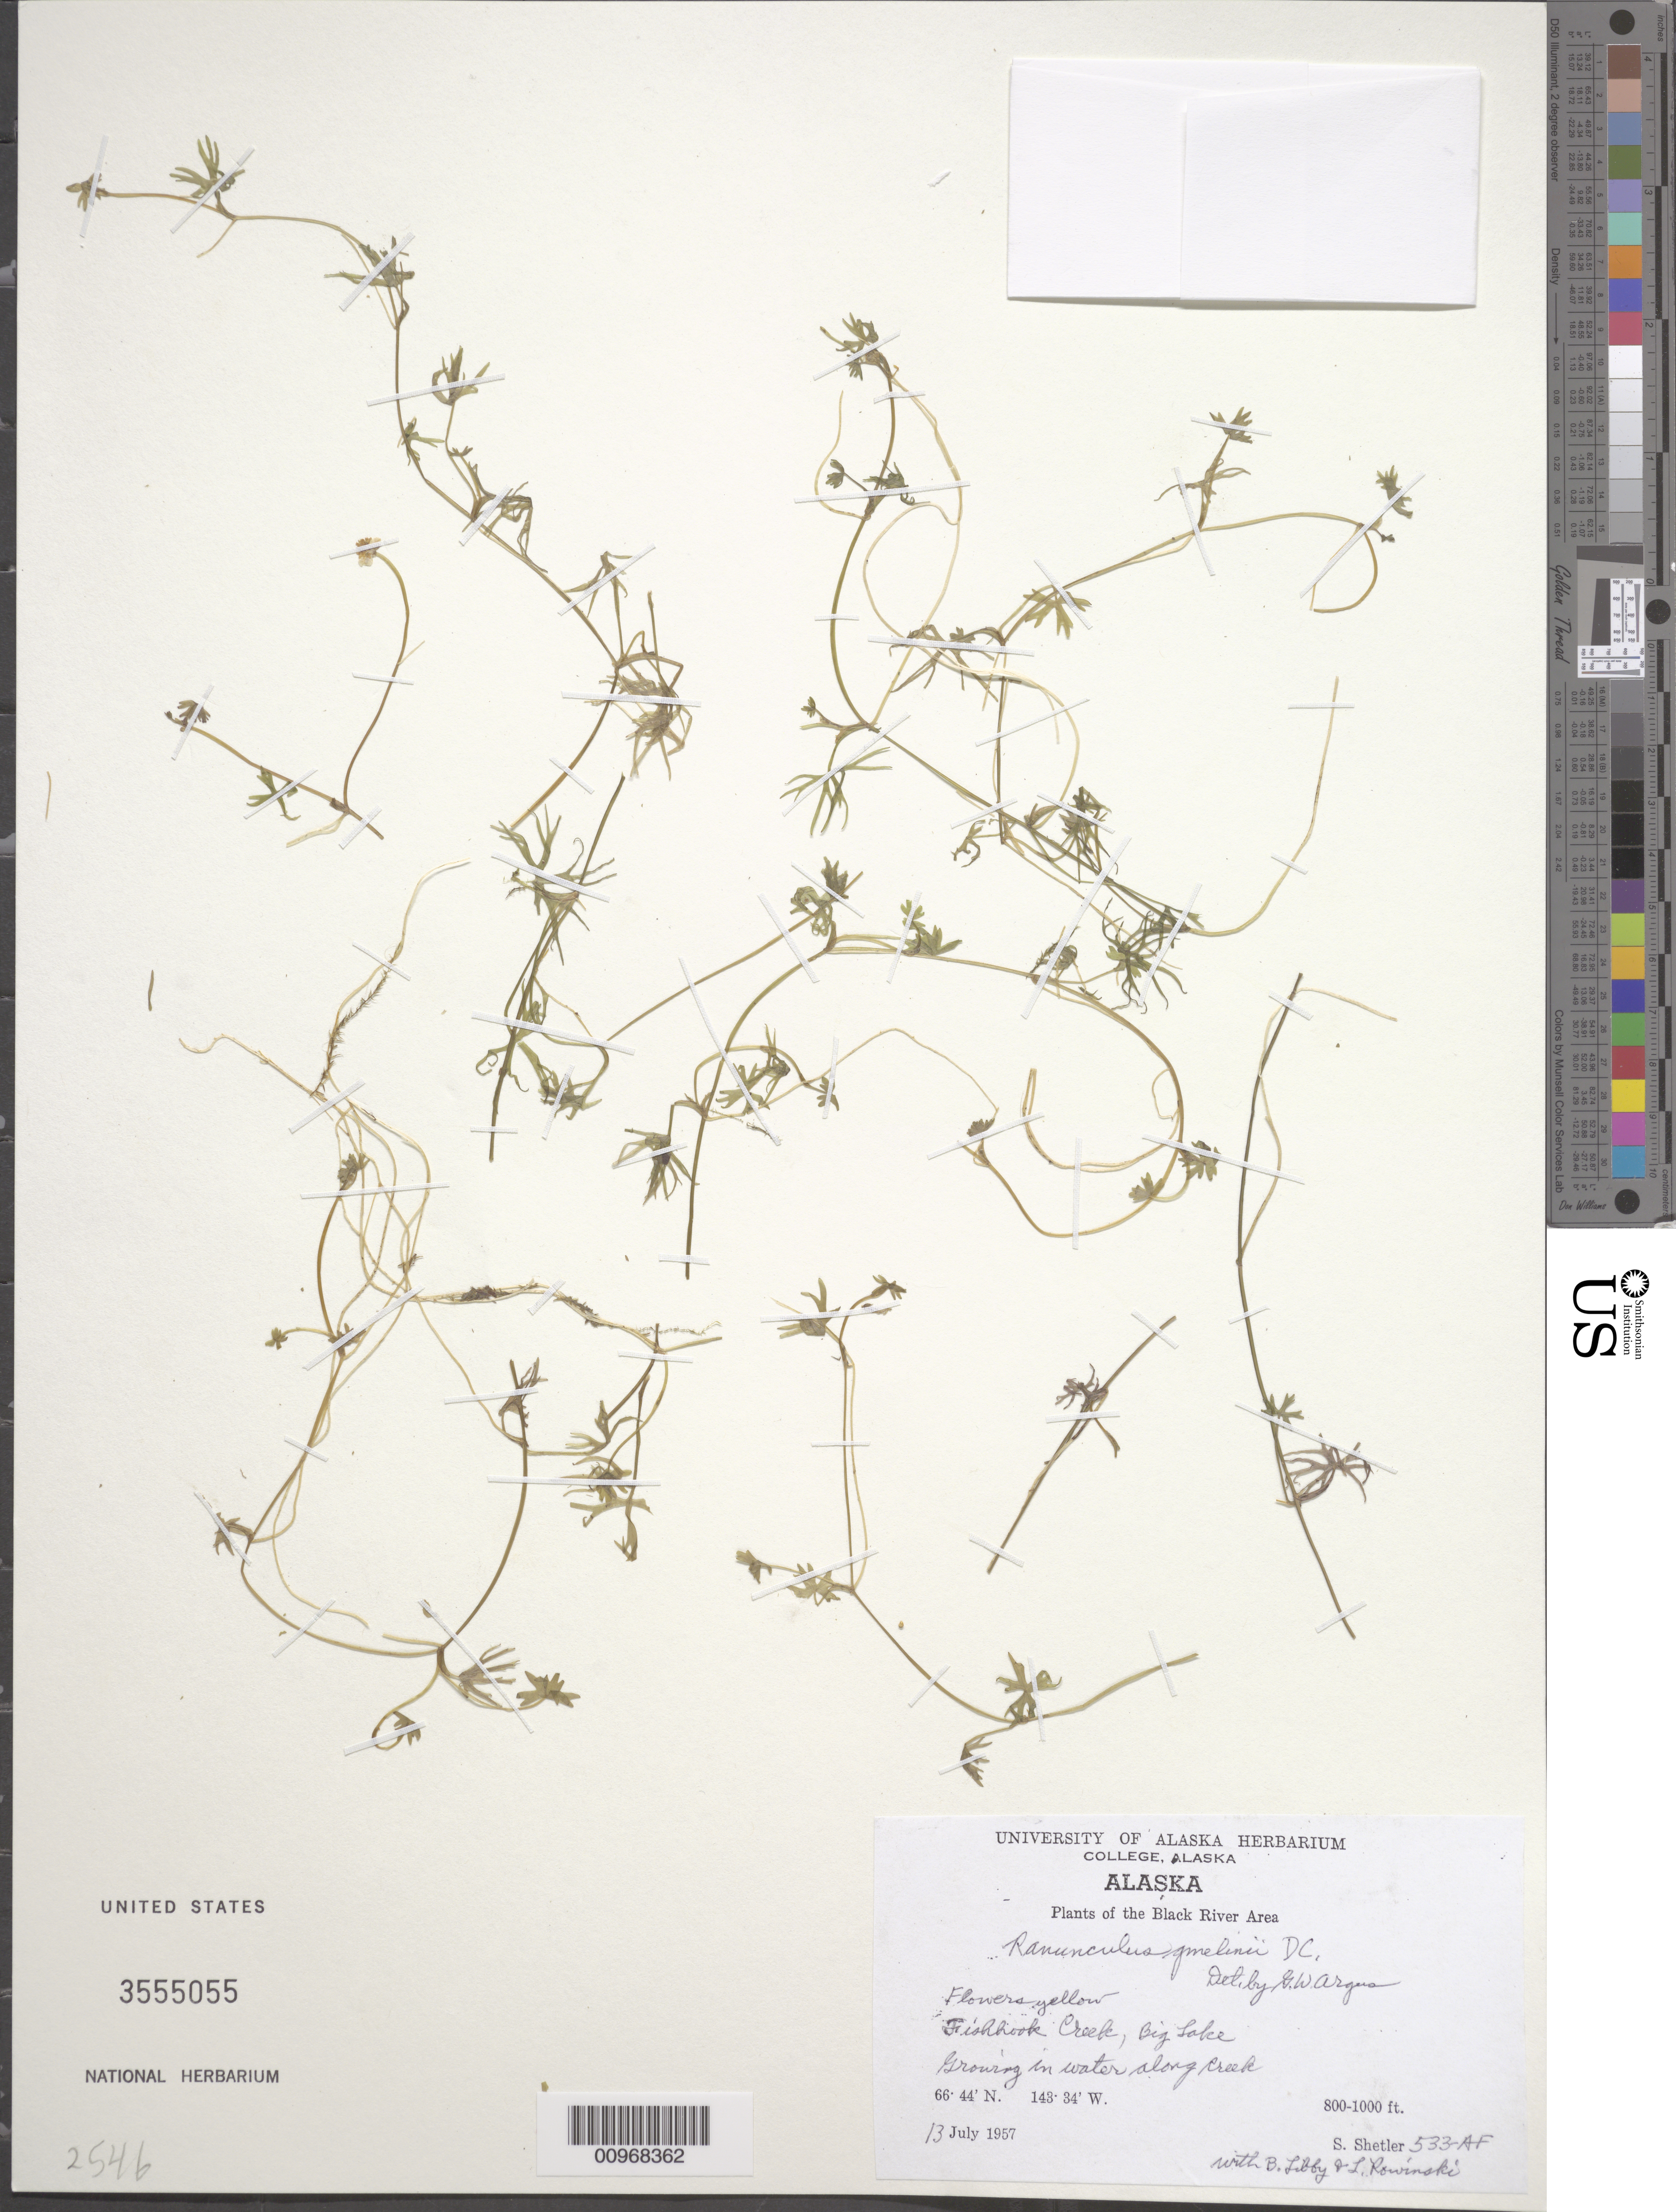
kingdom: Plantae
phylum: Tracheophyta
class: Magnoliopsida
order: Ranunculales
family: Ranunculaceae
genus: Ranunculus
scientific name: Ranunculus gmelinii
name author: DC.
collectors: S. Shetler, B. Libby & L. Rowinski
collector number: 533-AF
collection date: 1957-07-13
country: United States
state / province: Alaska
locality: The Black River Area. Fishhook Creek, Big Lake.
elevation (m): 244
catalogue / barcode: US 3555055